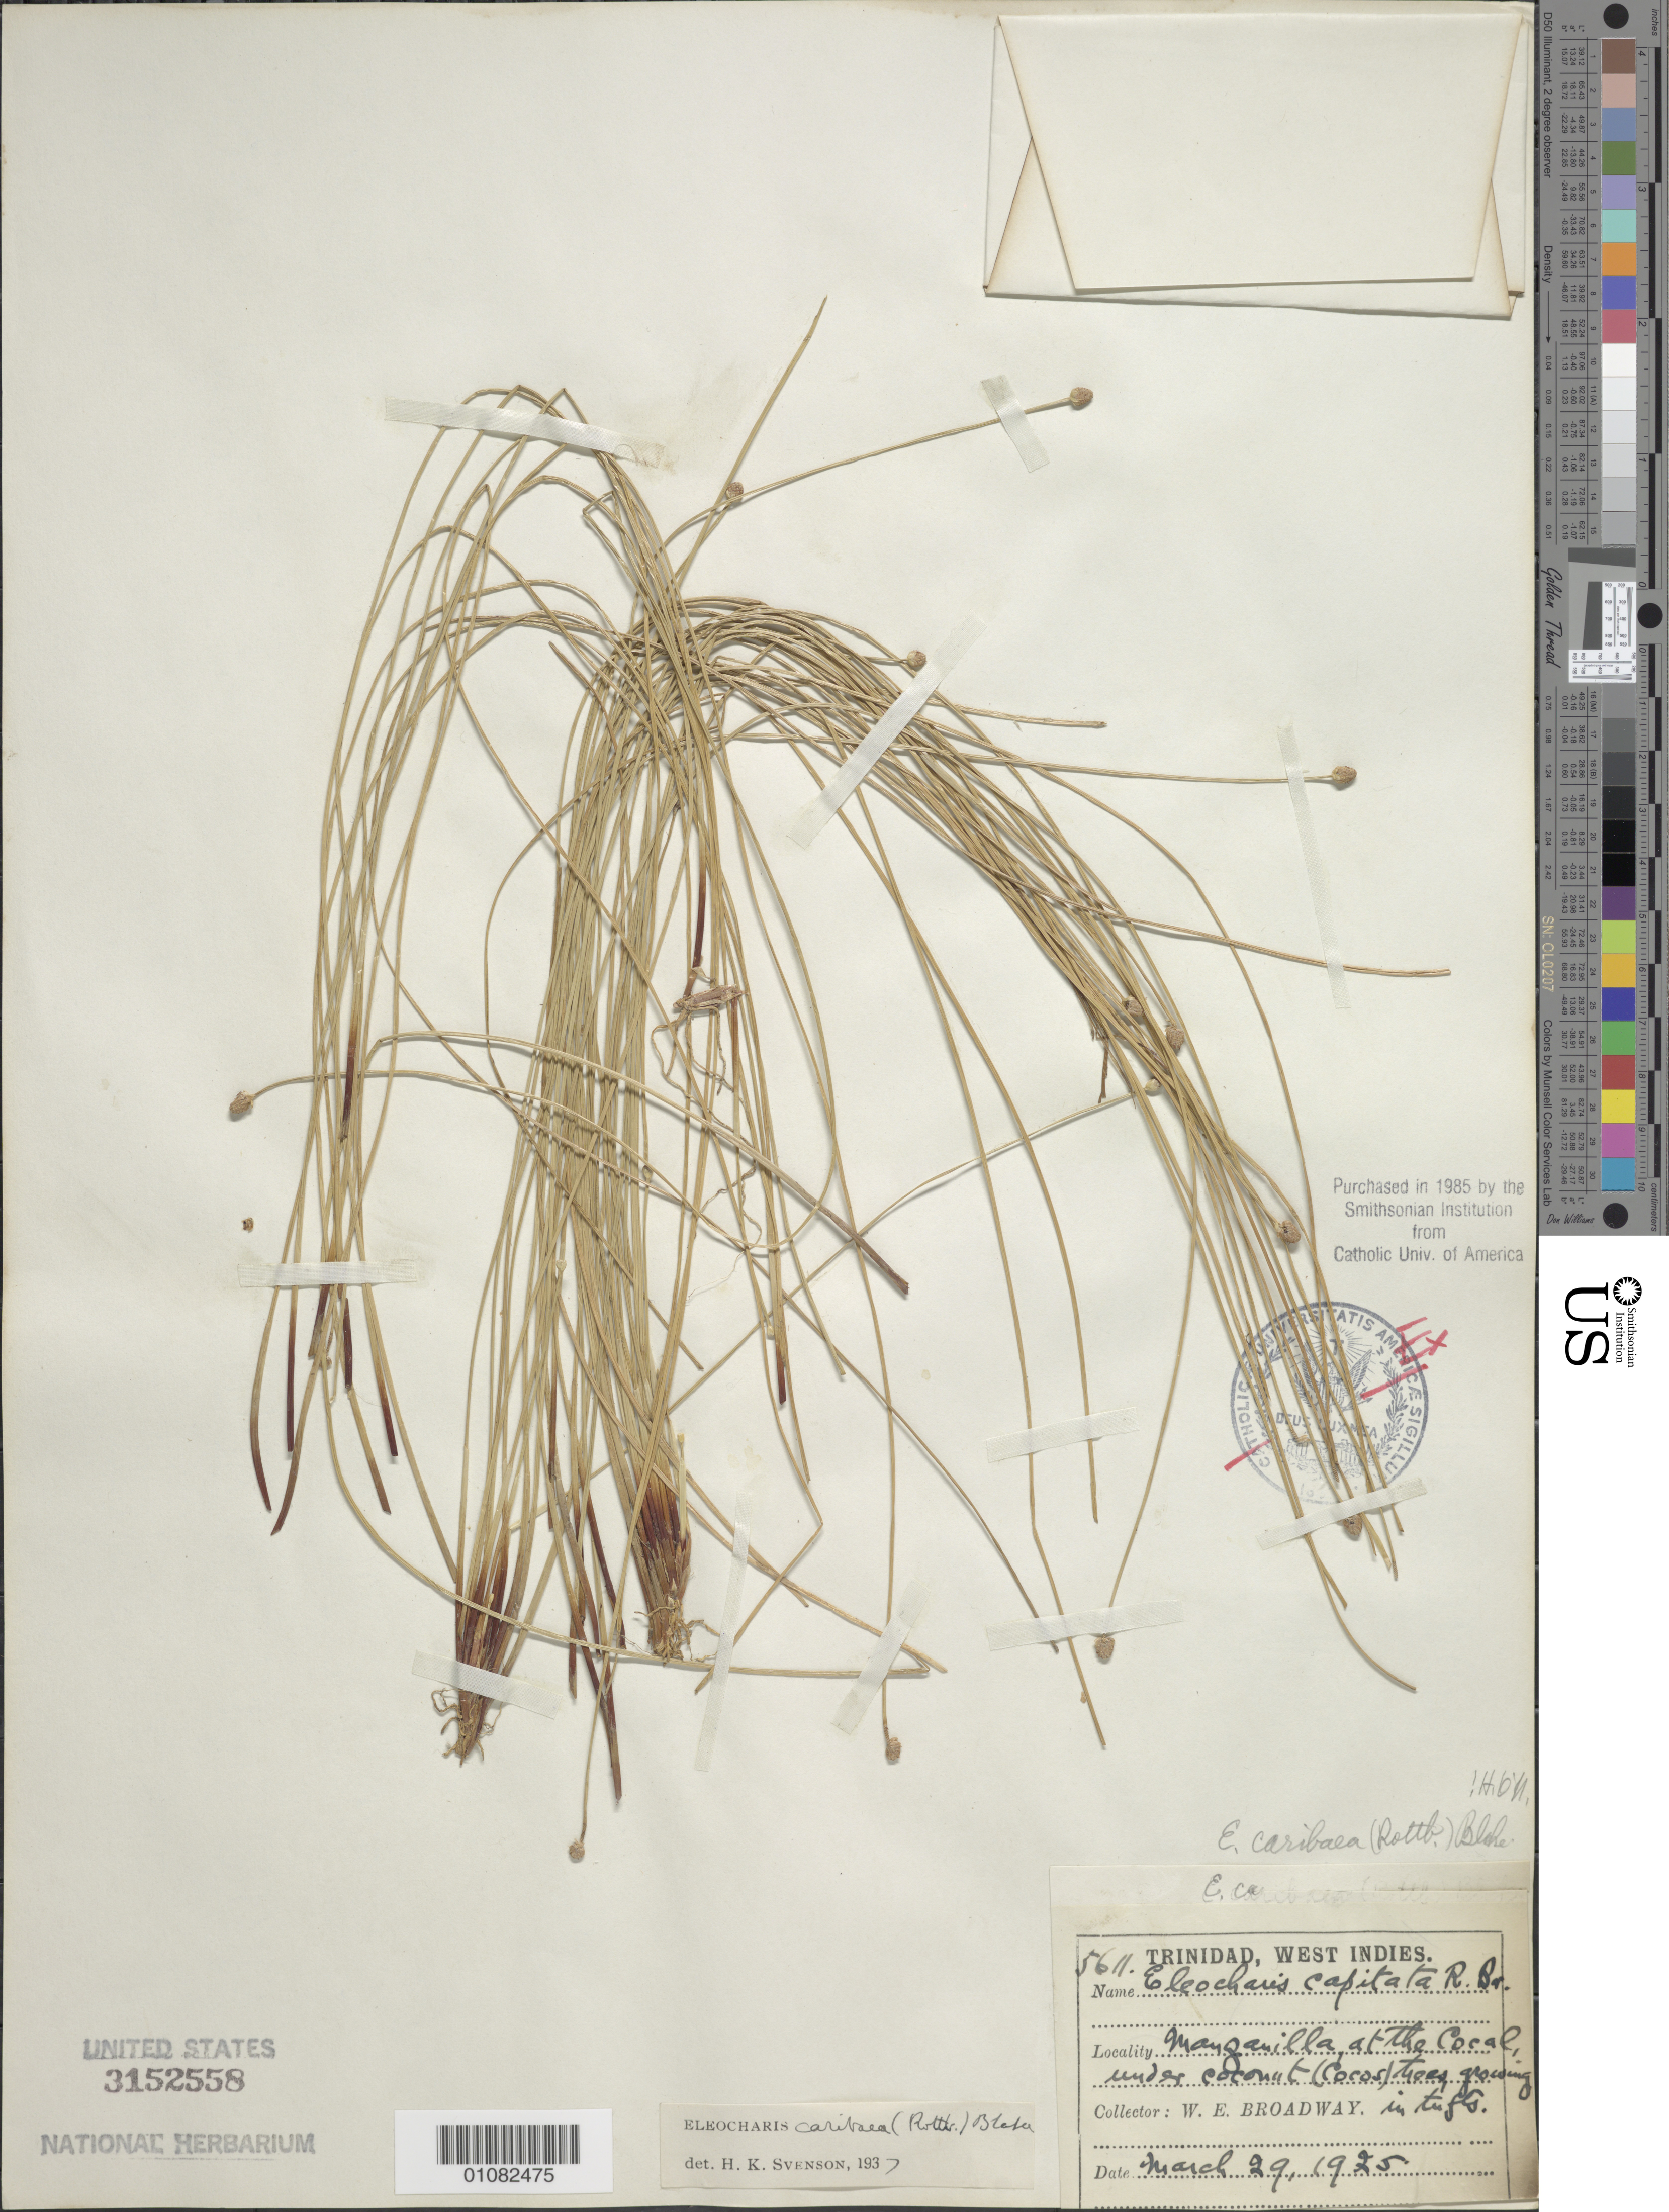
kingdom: Plantae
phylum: Tracheophyta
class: Liliopsida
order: Poales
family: Cyperaceae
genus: Eleocharis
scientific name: Eleocharis geniculata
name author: (L.) Roem. & Schult.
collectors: W. E. Broadway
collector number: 5611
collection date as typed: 29 Mar 1925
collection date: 1925-03-29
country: Trinidad and Tobago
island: Trinidad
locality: Manzanilla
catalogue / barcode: US 3152558